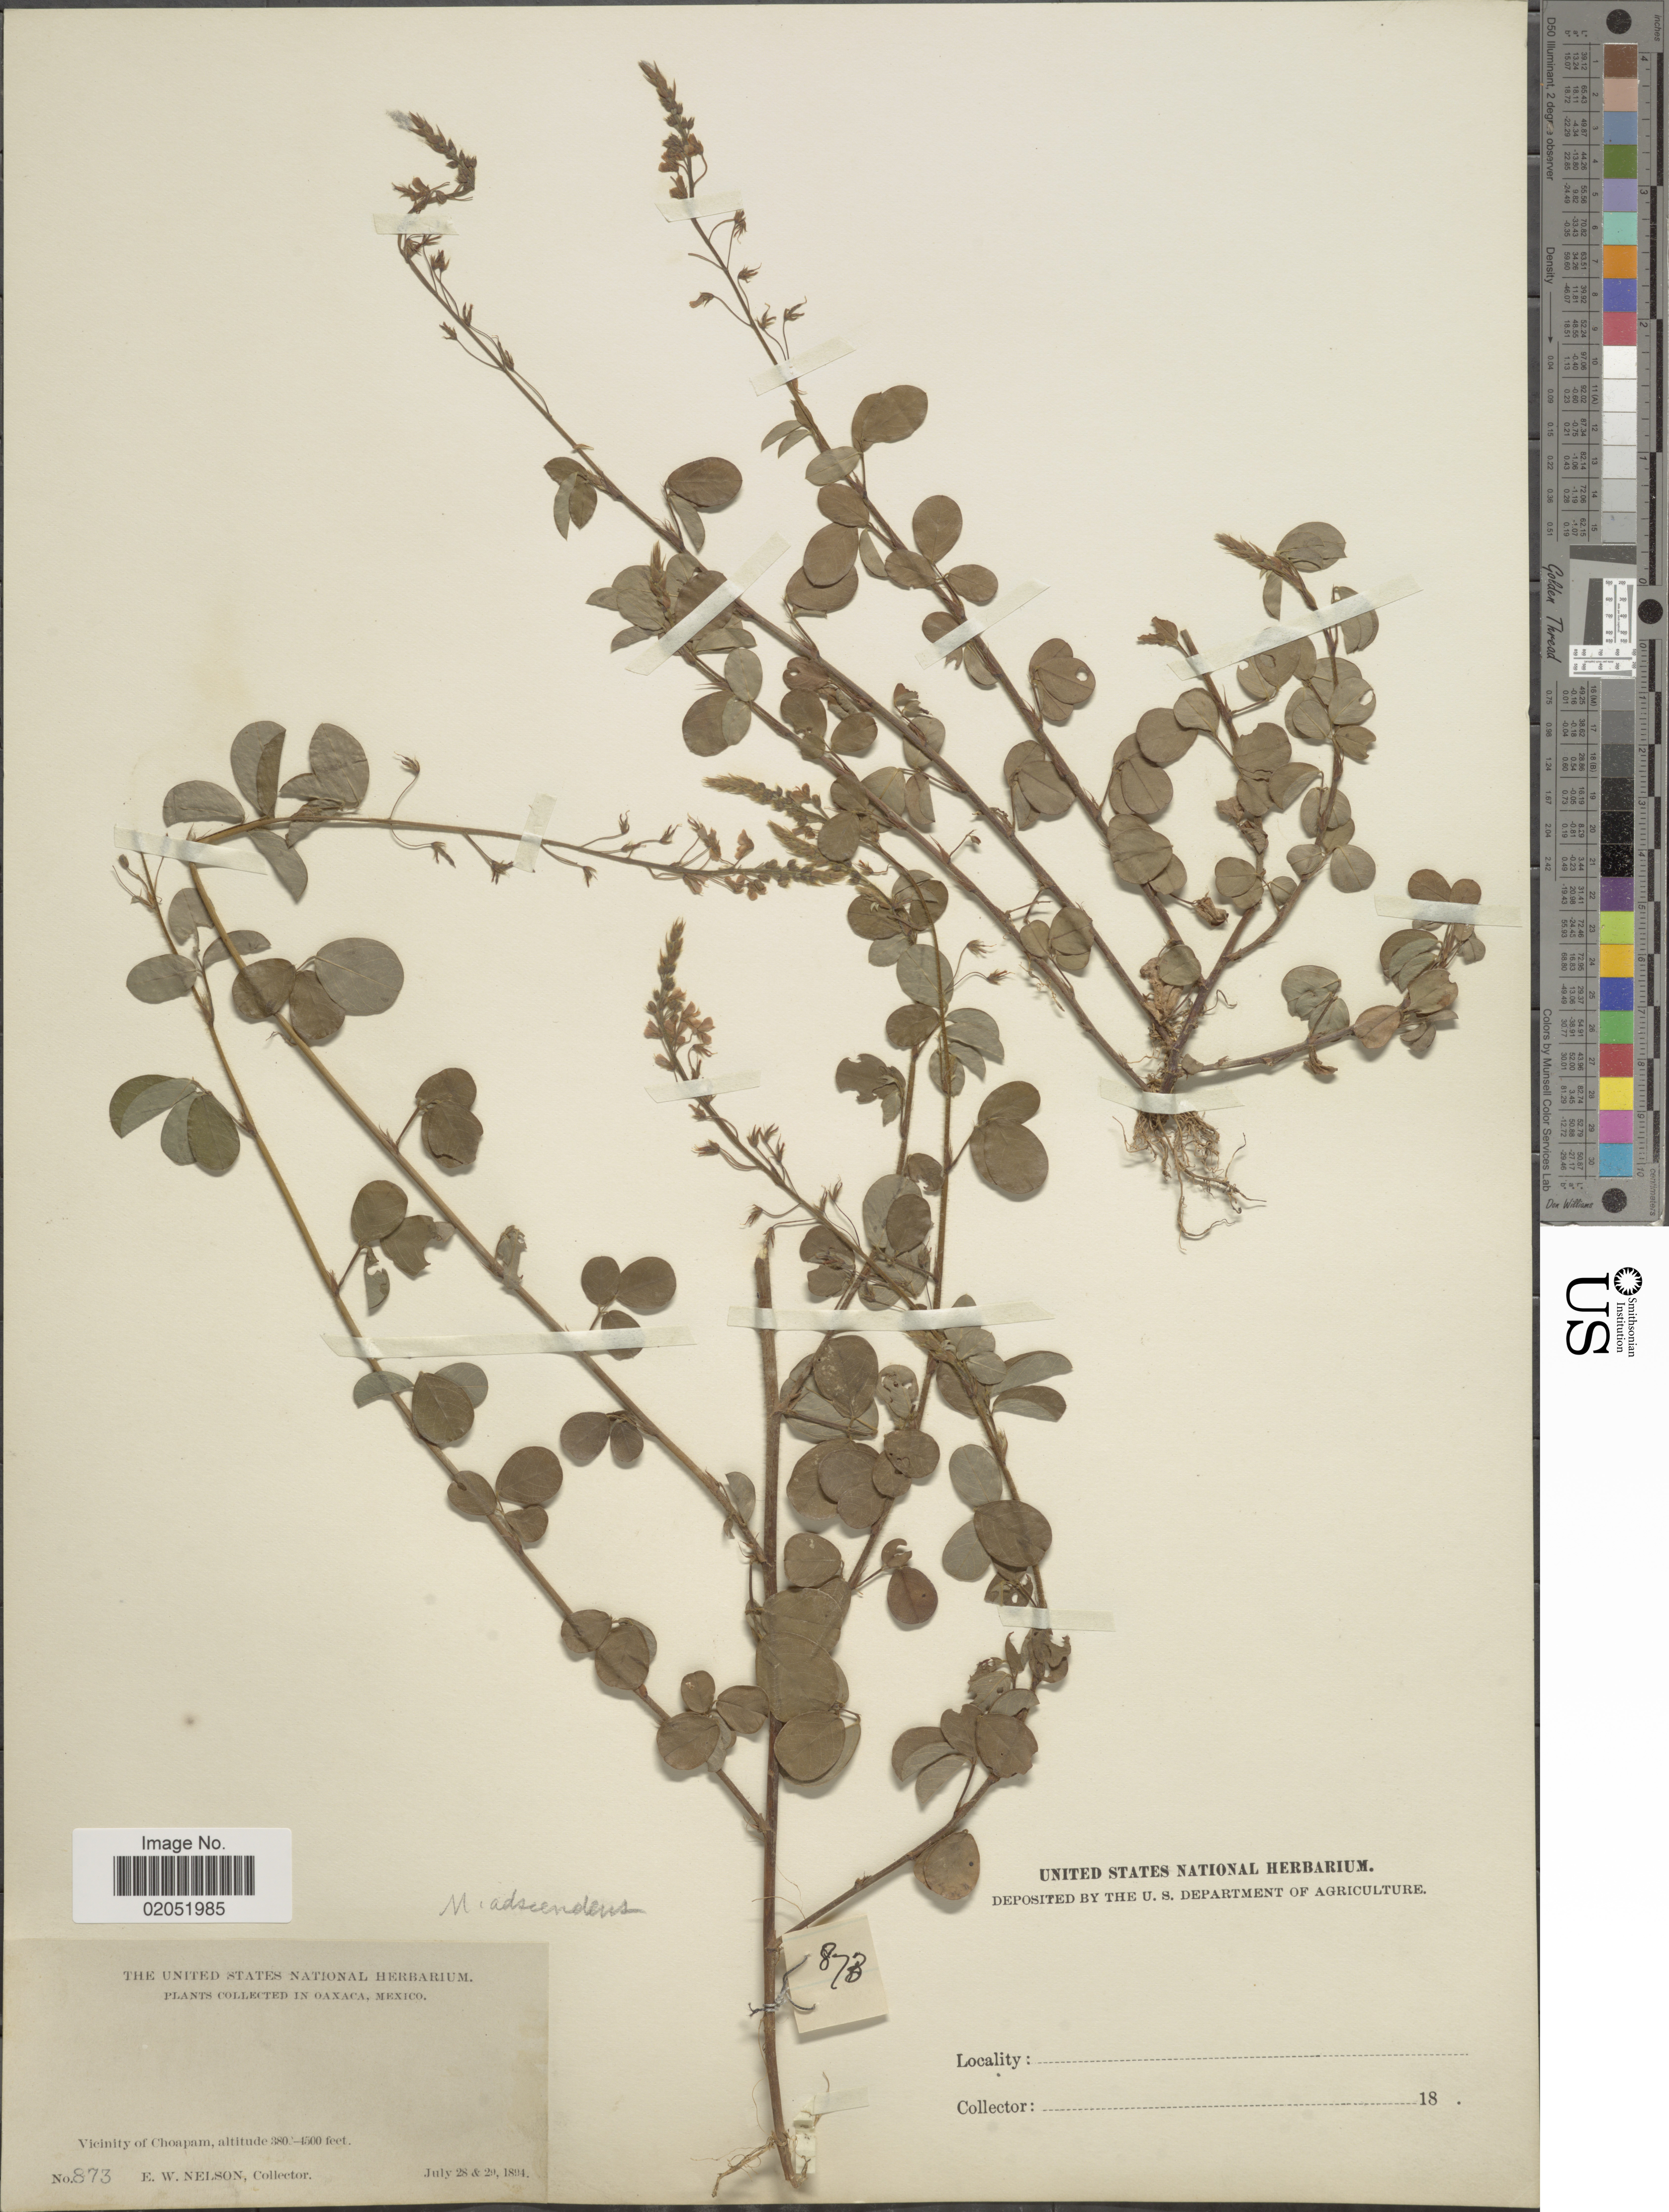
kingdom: Plantae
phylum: Tracheophyta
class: Magnoliopsida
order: Fabales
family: Fabaceae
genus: Grona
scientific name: Grona adscendens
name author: (Sw.) H. Ohashi & K. Ohashi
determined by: Strong, Mark T., (BOT), Smithsonian Institution - National Museum of Natural History (UNITED STATES)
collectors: E. W. Nelson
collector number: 873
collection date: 1894-07-28/1894-07-29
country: Mexico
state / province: Oaxaca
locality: Vicinity of Choapam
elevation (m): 1158